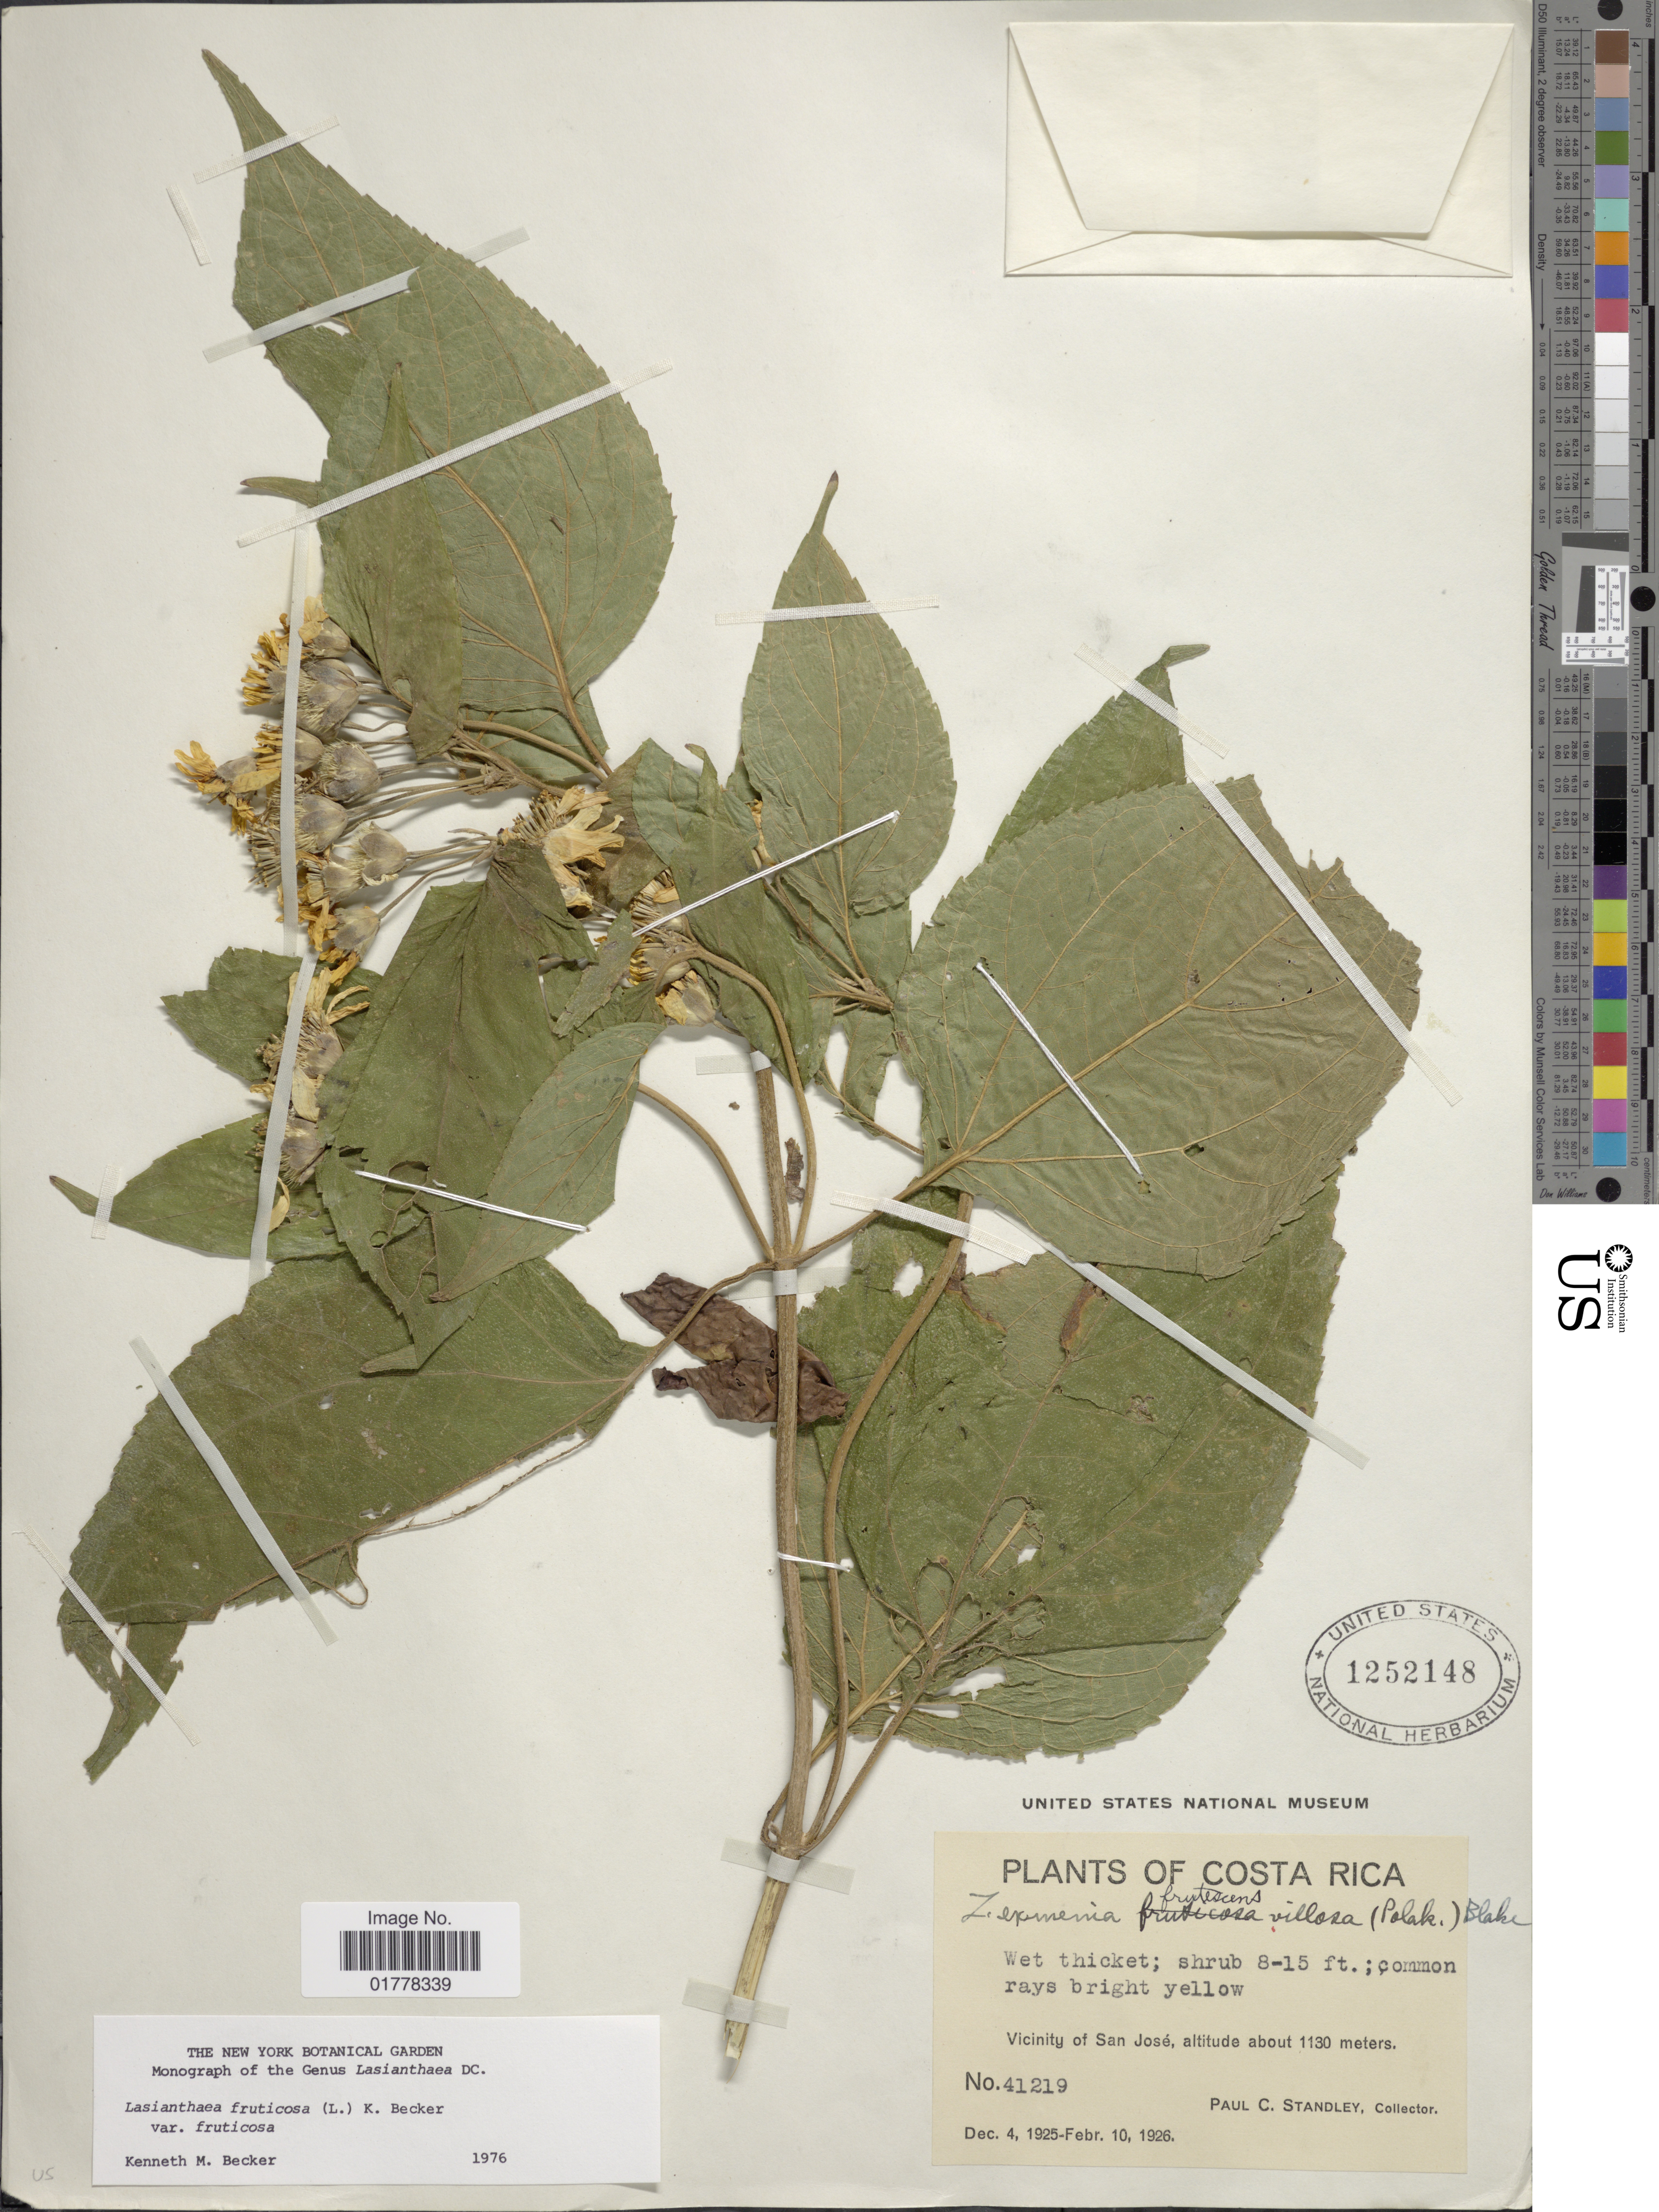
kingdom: Plantae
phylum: Tracheophyta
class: Magnoliopsida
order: Asterales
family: Asteraceae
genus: Lasianthaea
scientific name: Lasianthaea fruticosa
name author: (L.) K.M. Becker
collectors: P. C. Standley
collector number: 41219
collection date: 1925-12-04/1926-02-10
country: Costa Rica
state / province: San José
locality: Vicinity of San José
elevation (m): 1130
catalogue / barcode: US 1252148